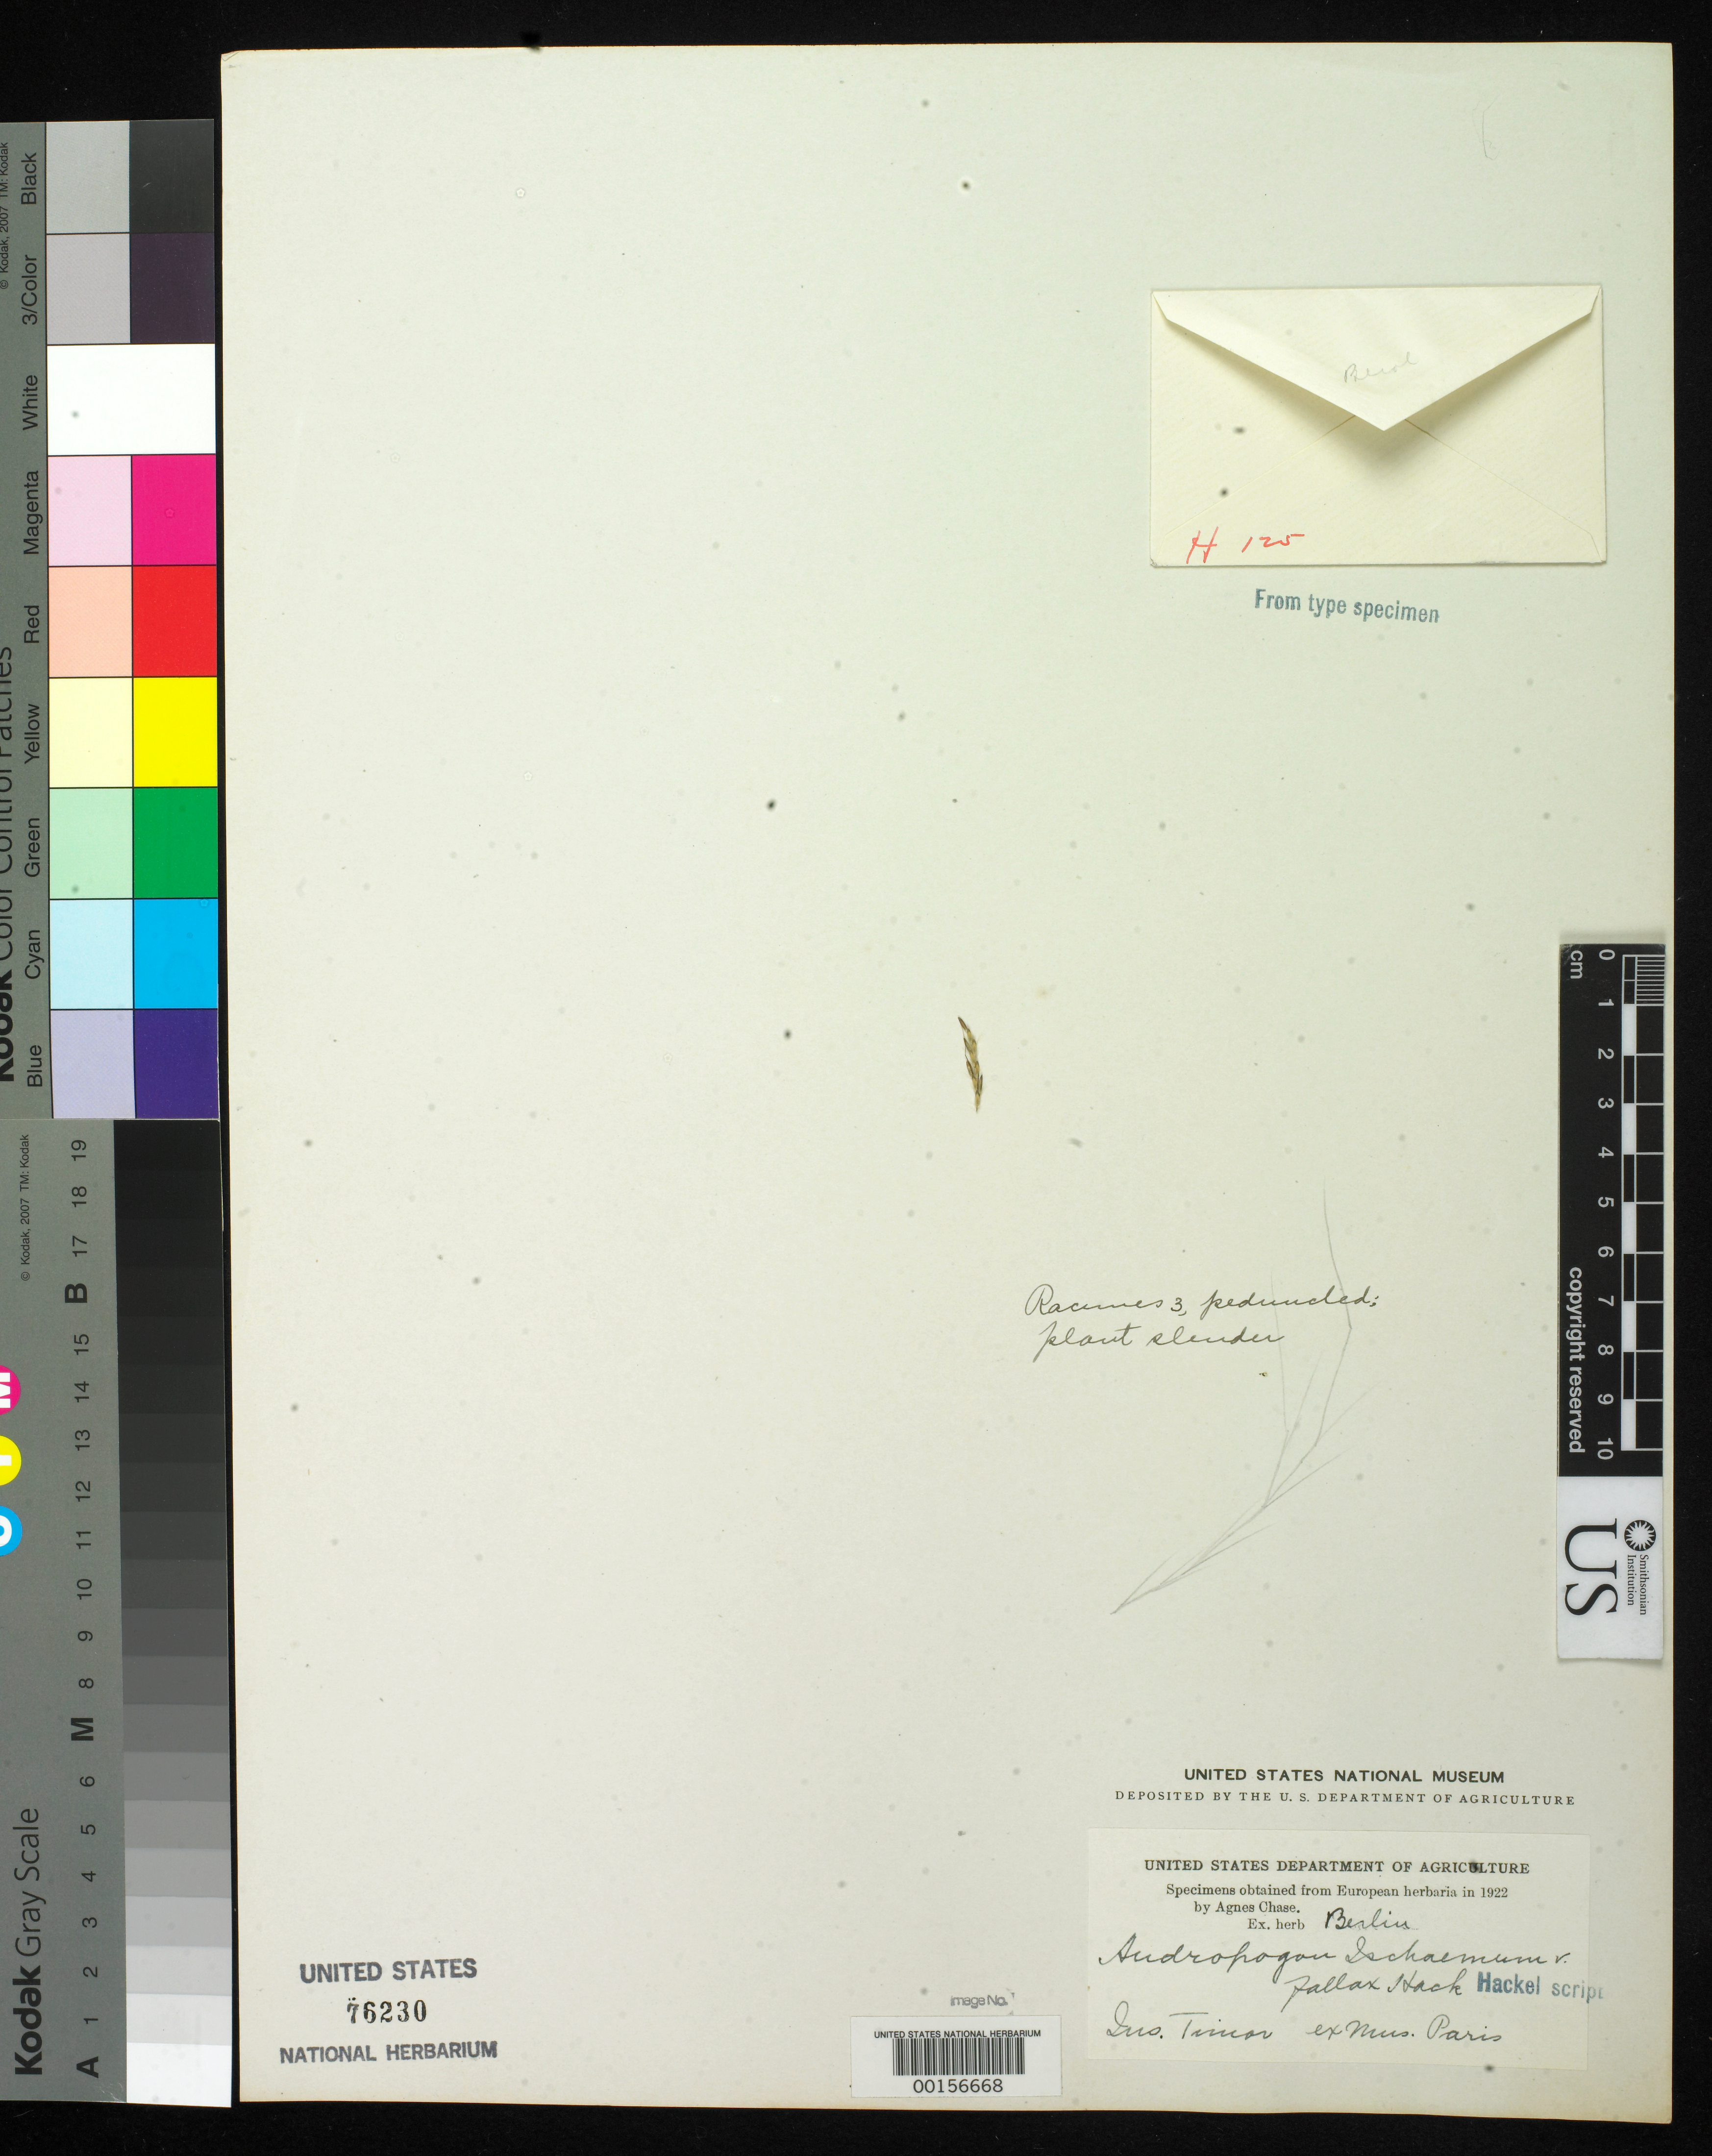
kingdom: Plantae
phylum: Tracheophyta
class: Liliopsida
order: Poales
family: Poaceae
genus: Andropogon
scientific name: Andropogon ischaemum var. fallax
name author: Hack. in A. DC.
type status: Type Fragment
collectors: C. S. Kunth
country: Indonesia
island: Timor Island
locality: Ins. Timor.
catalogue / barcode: US 76230